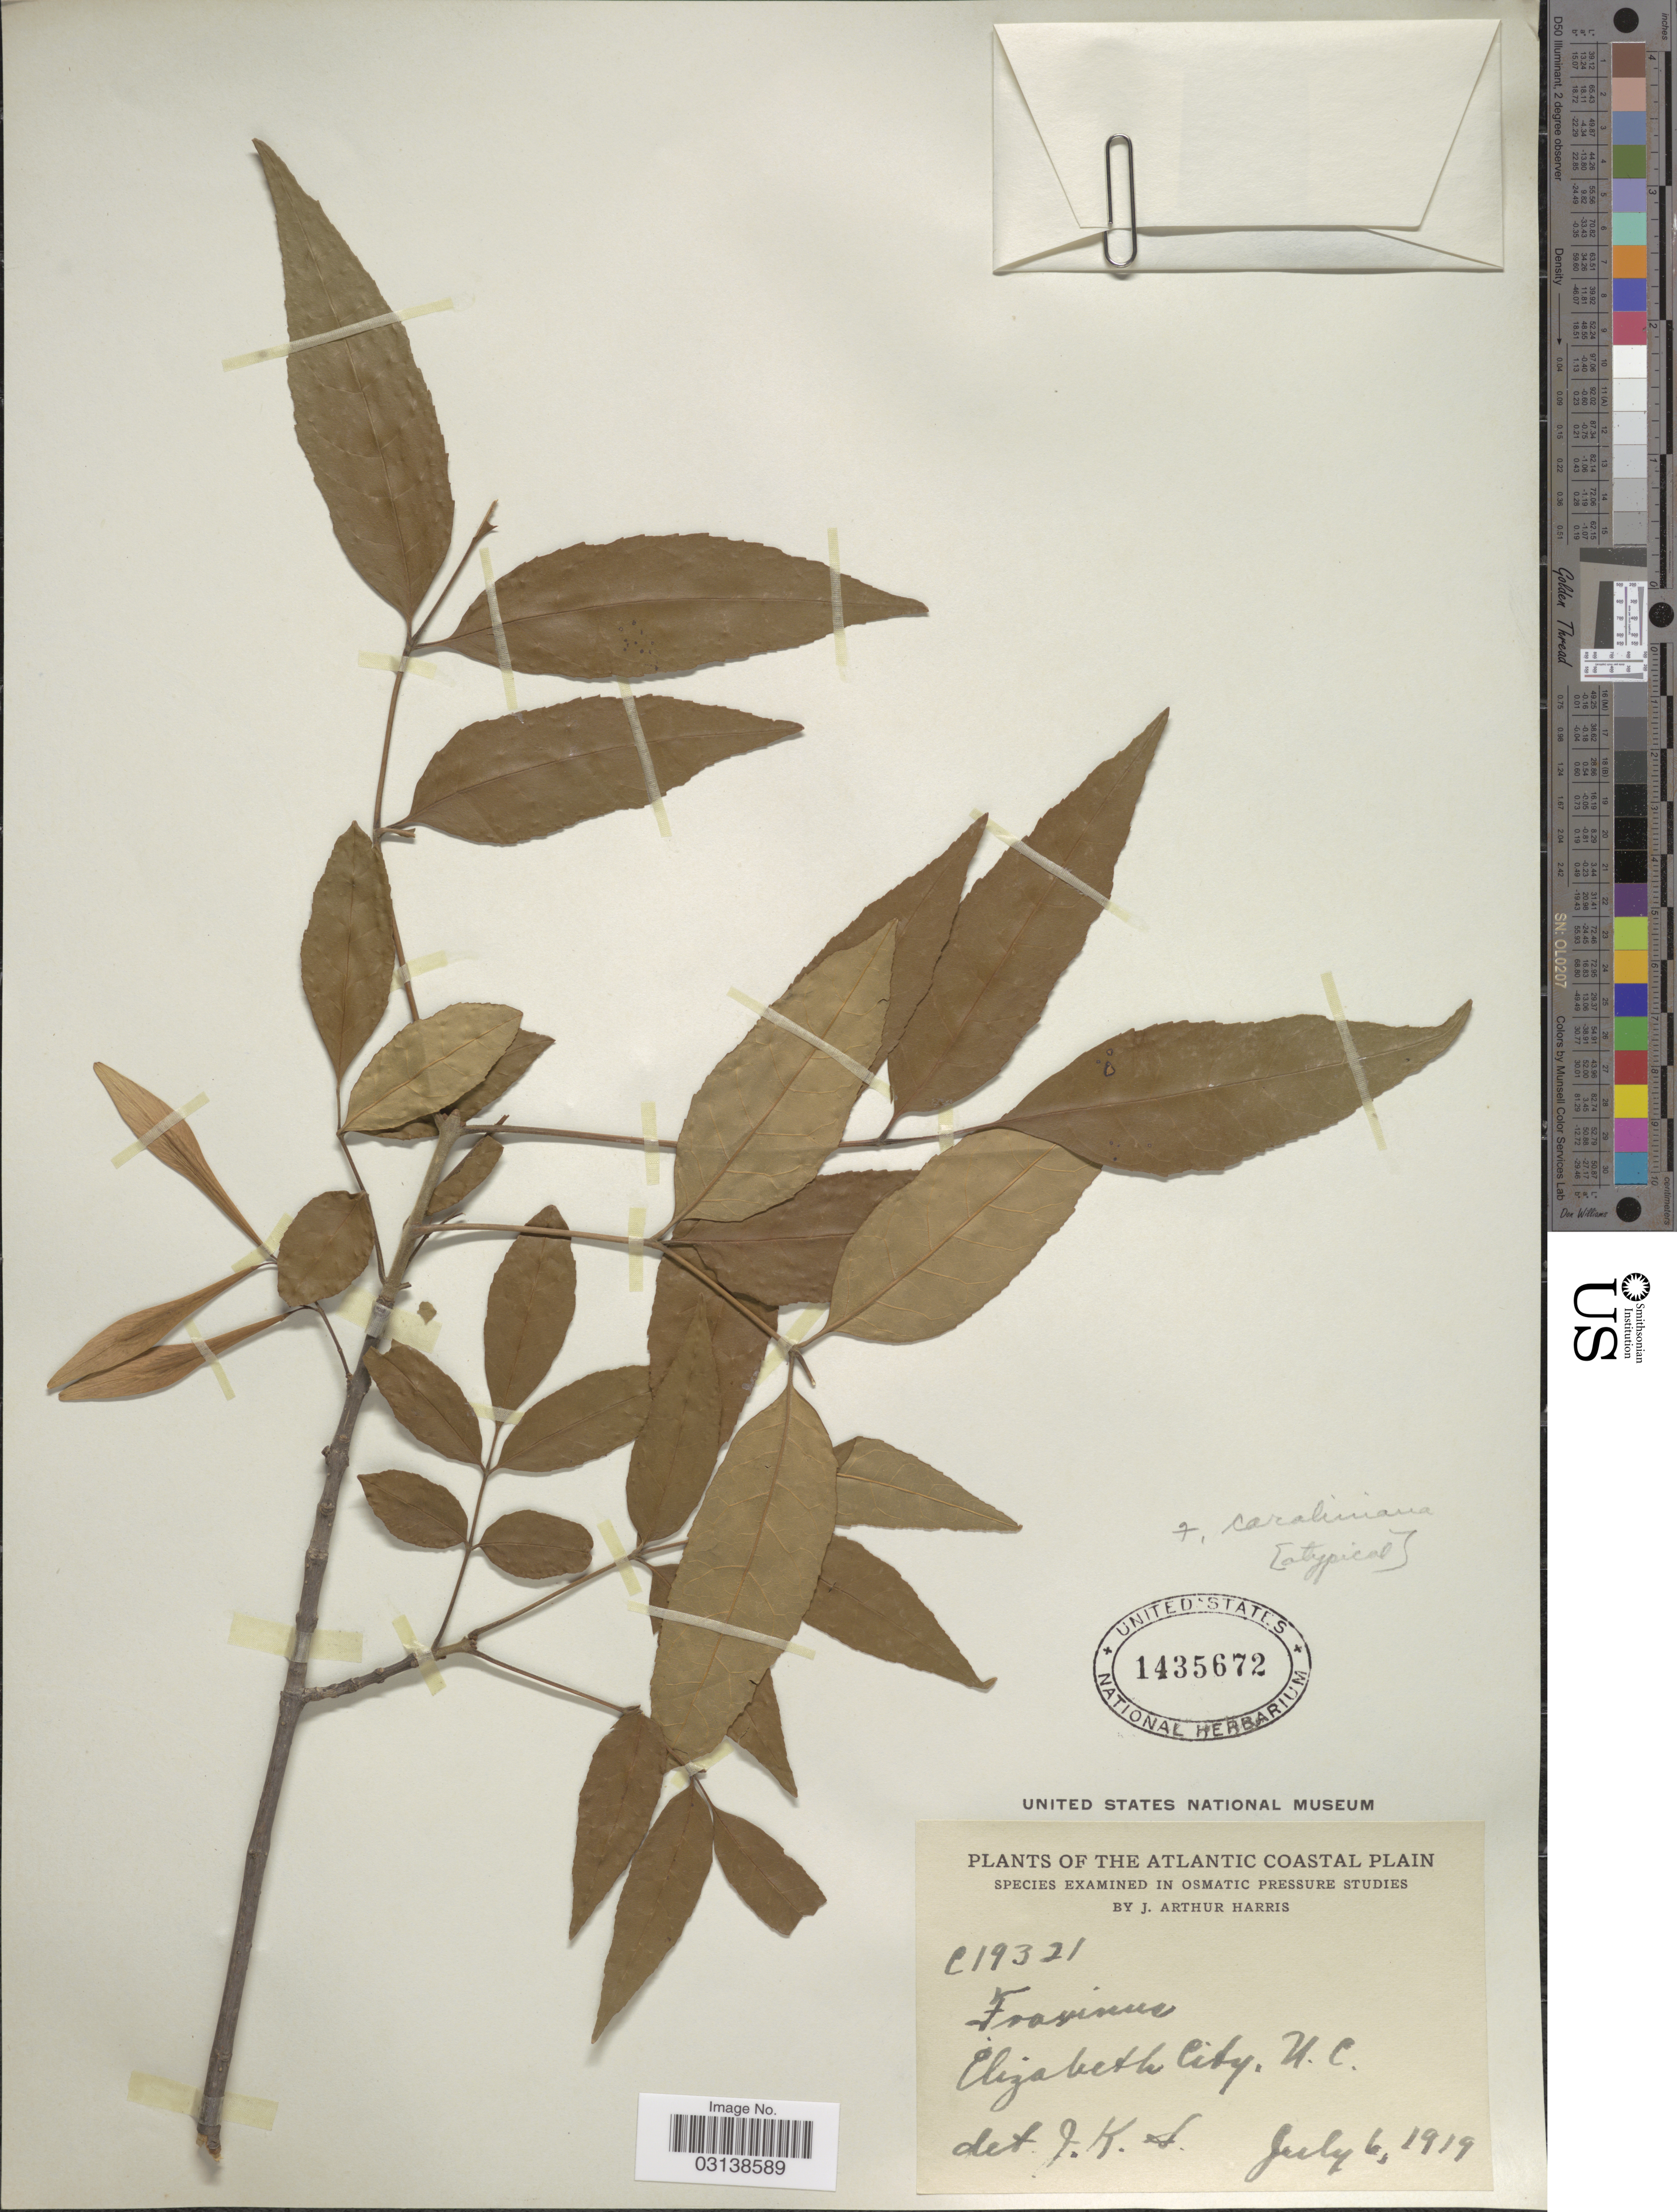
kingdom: Plantae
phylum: Tracheophyta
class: Magnoliopsida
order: Lamiales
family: Oleaceae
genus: Fraxinus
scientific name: Fraxinus caroliniana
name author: Mill.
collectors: J. A. Harris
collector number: C19321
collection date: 1919-07-06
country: United States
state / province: North Carolina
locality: The Atlantic Coastal Plain, Elizabeth City.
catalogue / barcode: US 1435672